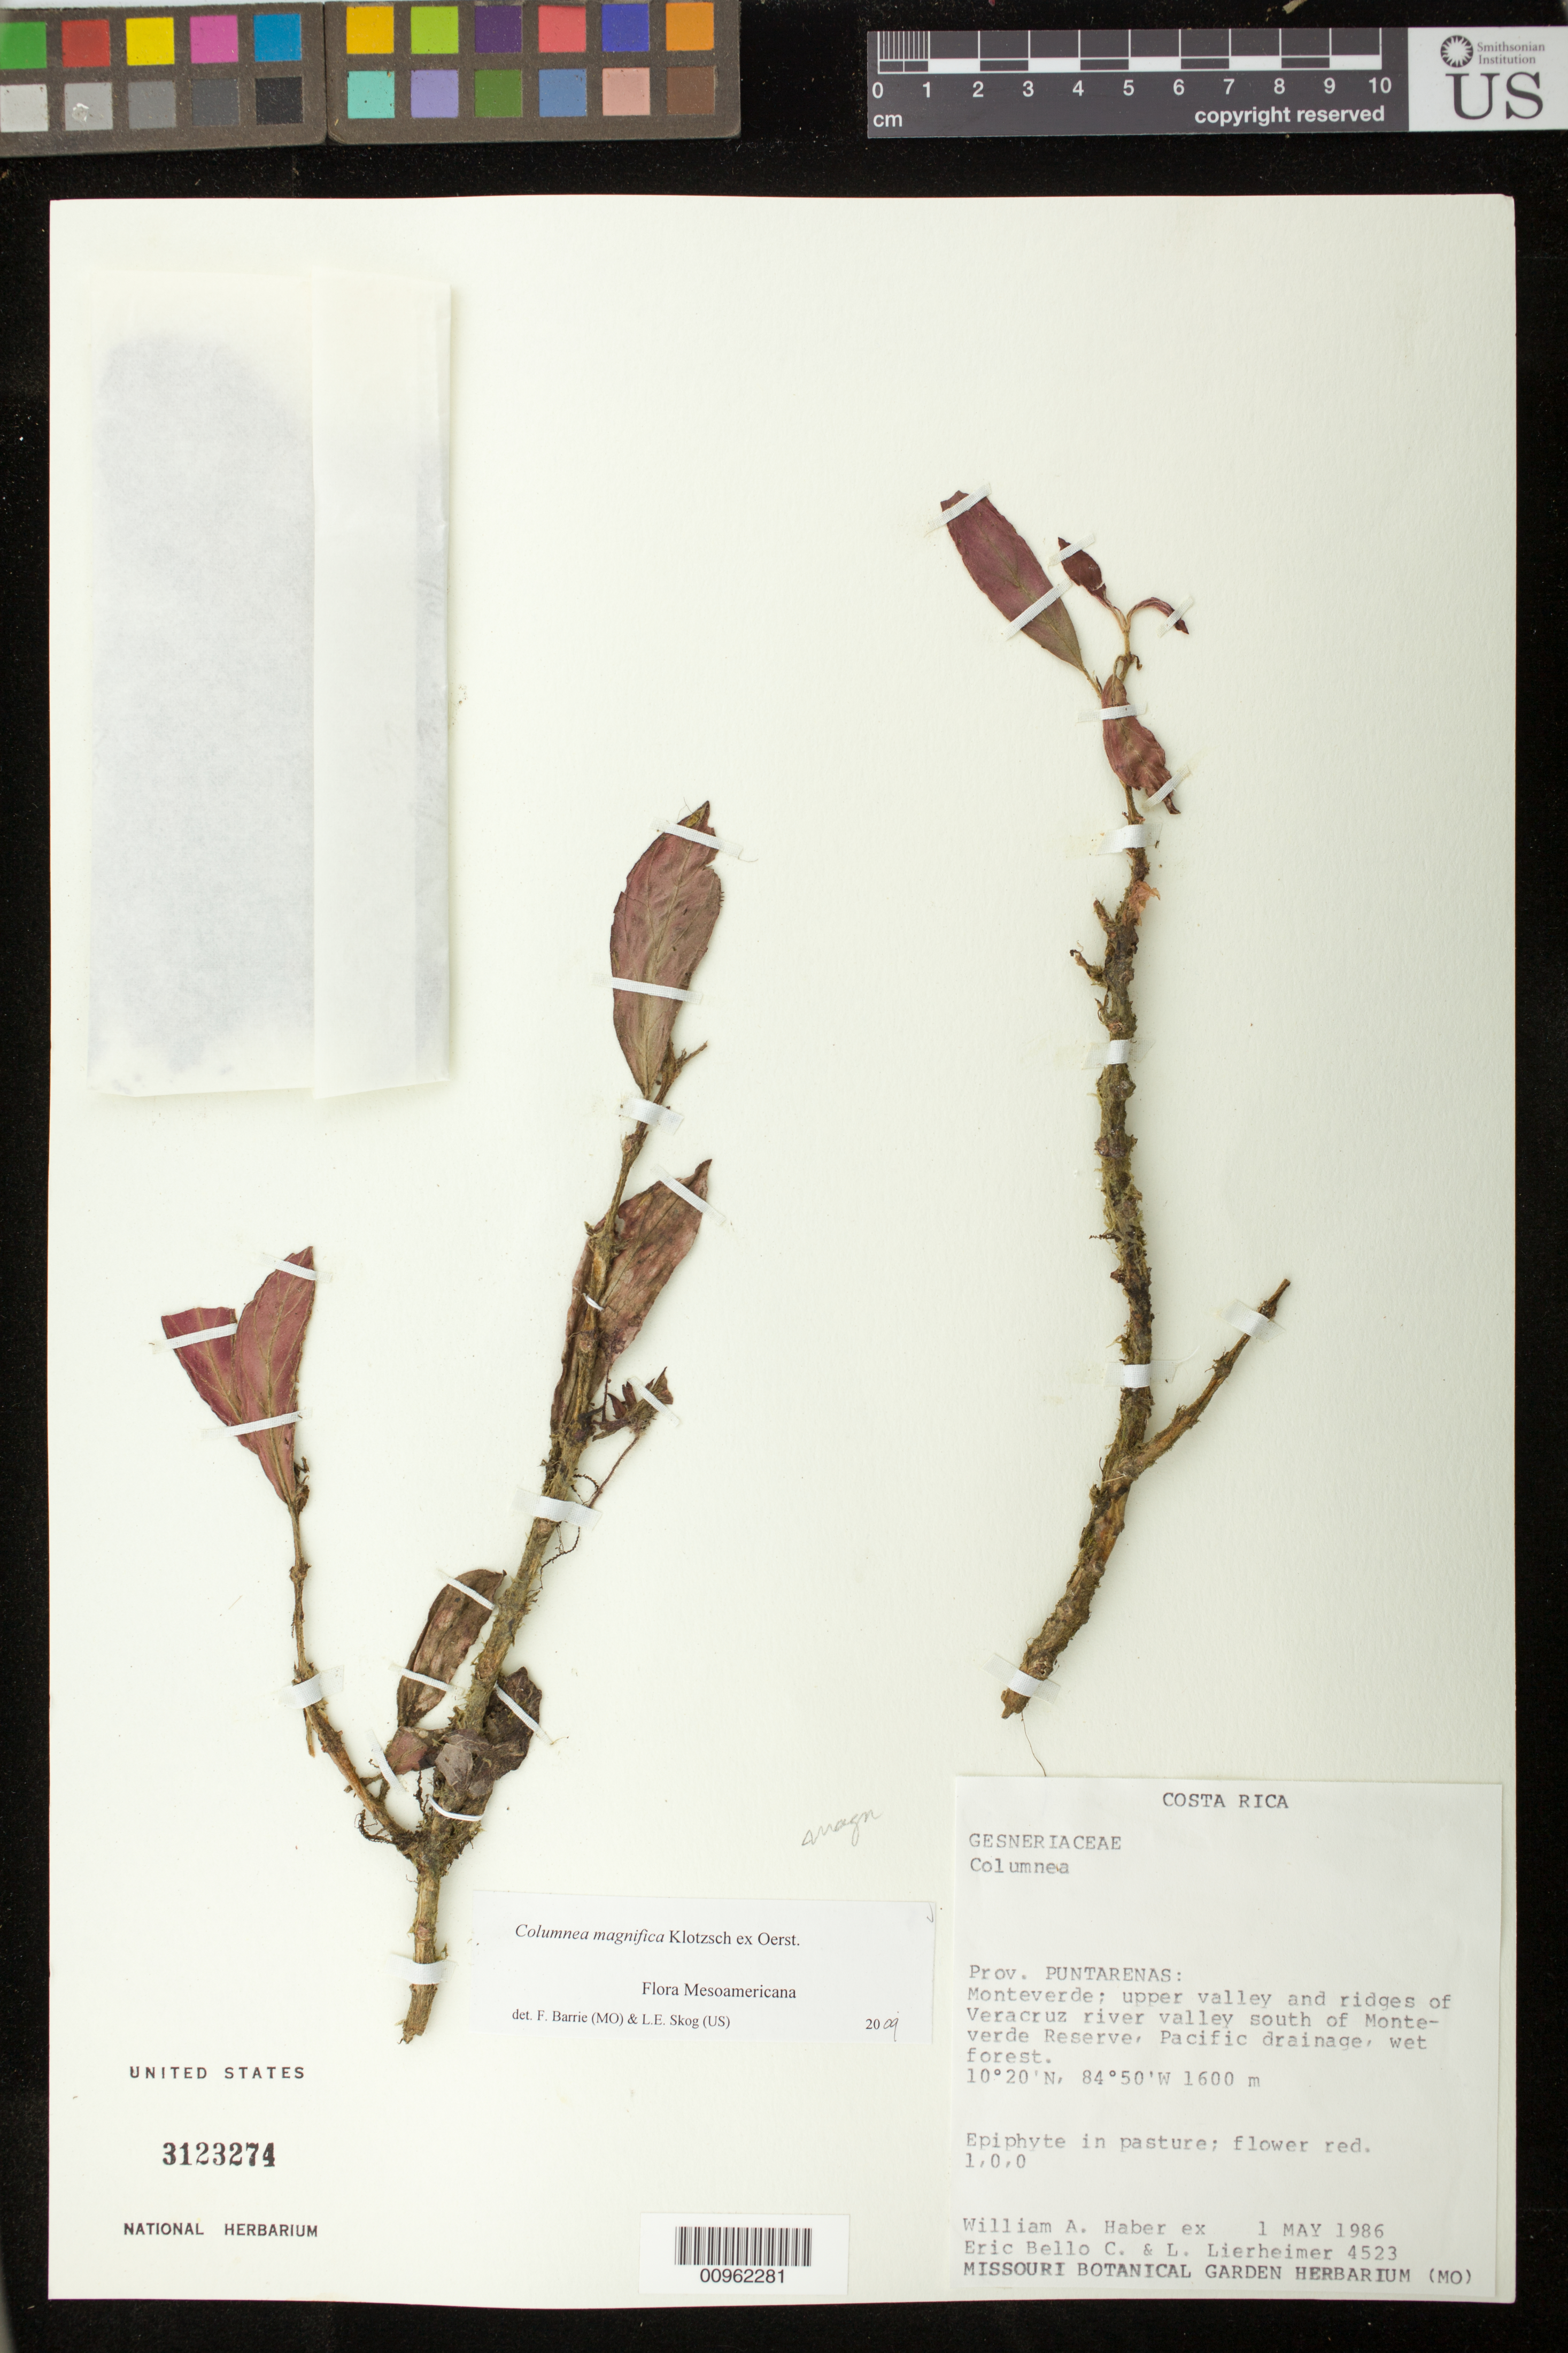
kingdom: Plantae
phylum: Tracheophyta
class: Magnoliopsida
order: Lamiales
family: Gesneriaceae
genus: Columnea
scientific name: Columnea magnifica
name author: Klotzsch ex Oerst.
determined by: Barrie, F. R.; Skog, Laurence E.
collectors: W. A. Haber, E. Bello C. & L. Lierheimer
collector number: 4523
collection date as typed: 01 May 1986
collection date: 1986-05-01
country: Costa Rica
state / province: Puntarenas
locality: Prov. Puntarenas: Monteverde; upper valley an dridges of Veracruz river valley S of Monteverde Reserve; Pacific slope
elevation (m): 1600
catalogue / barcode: US 3123274